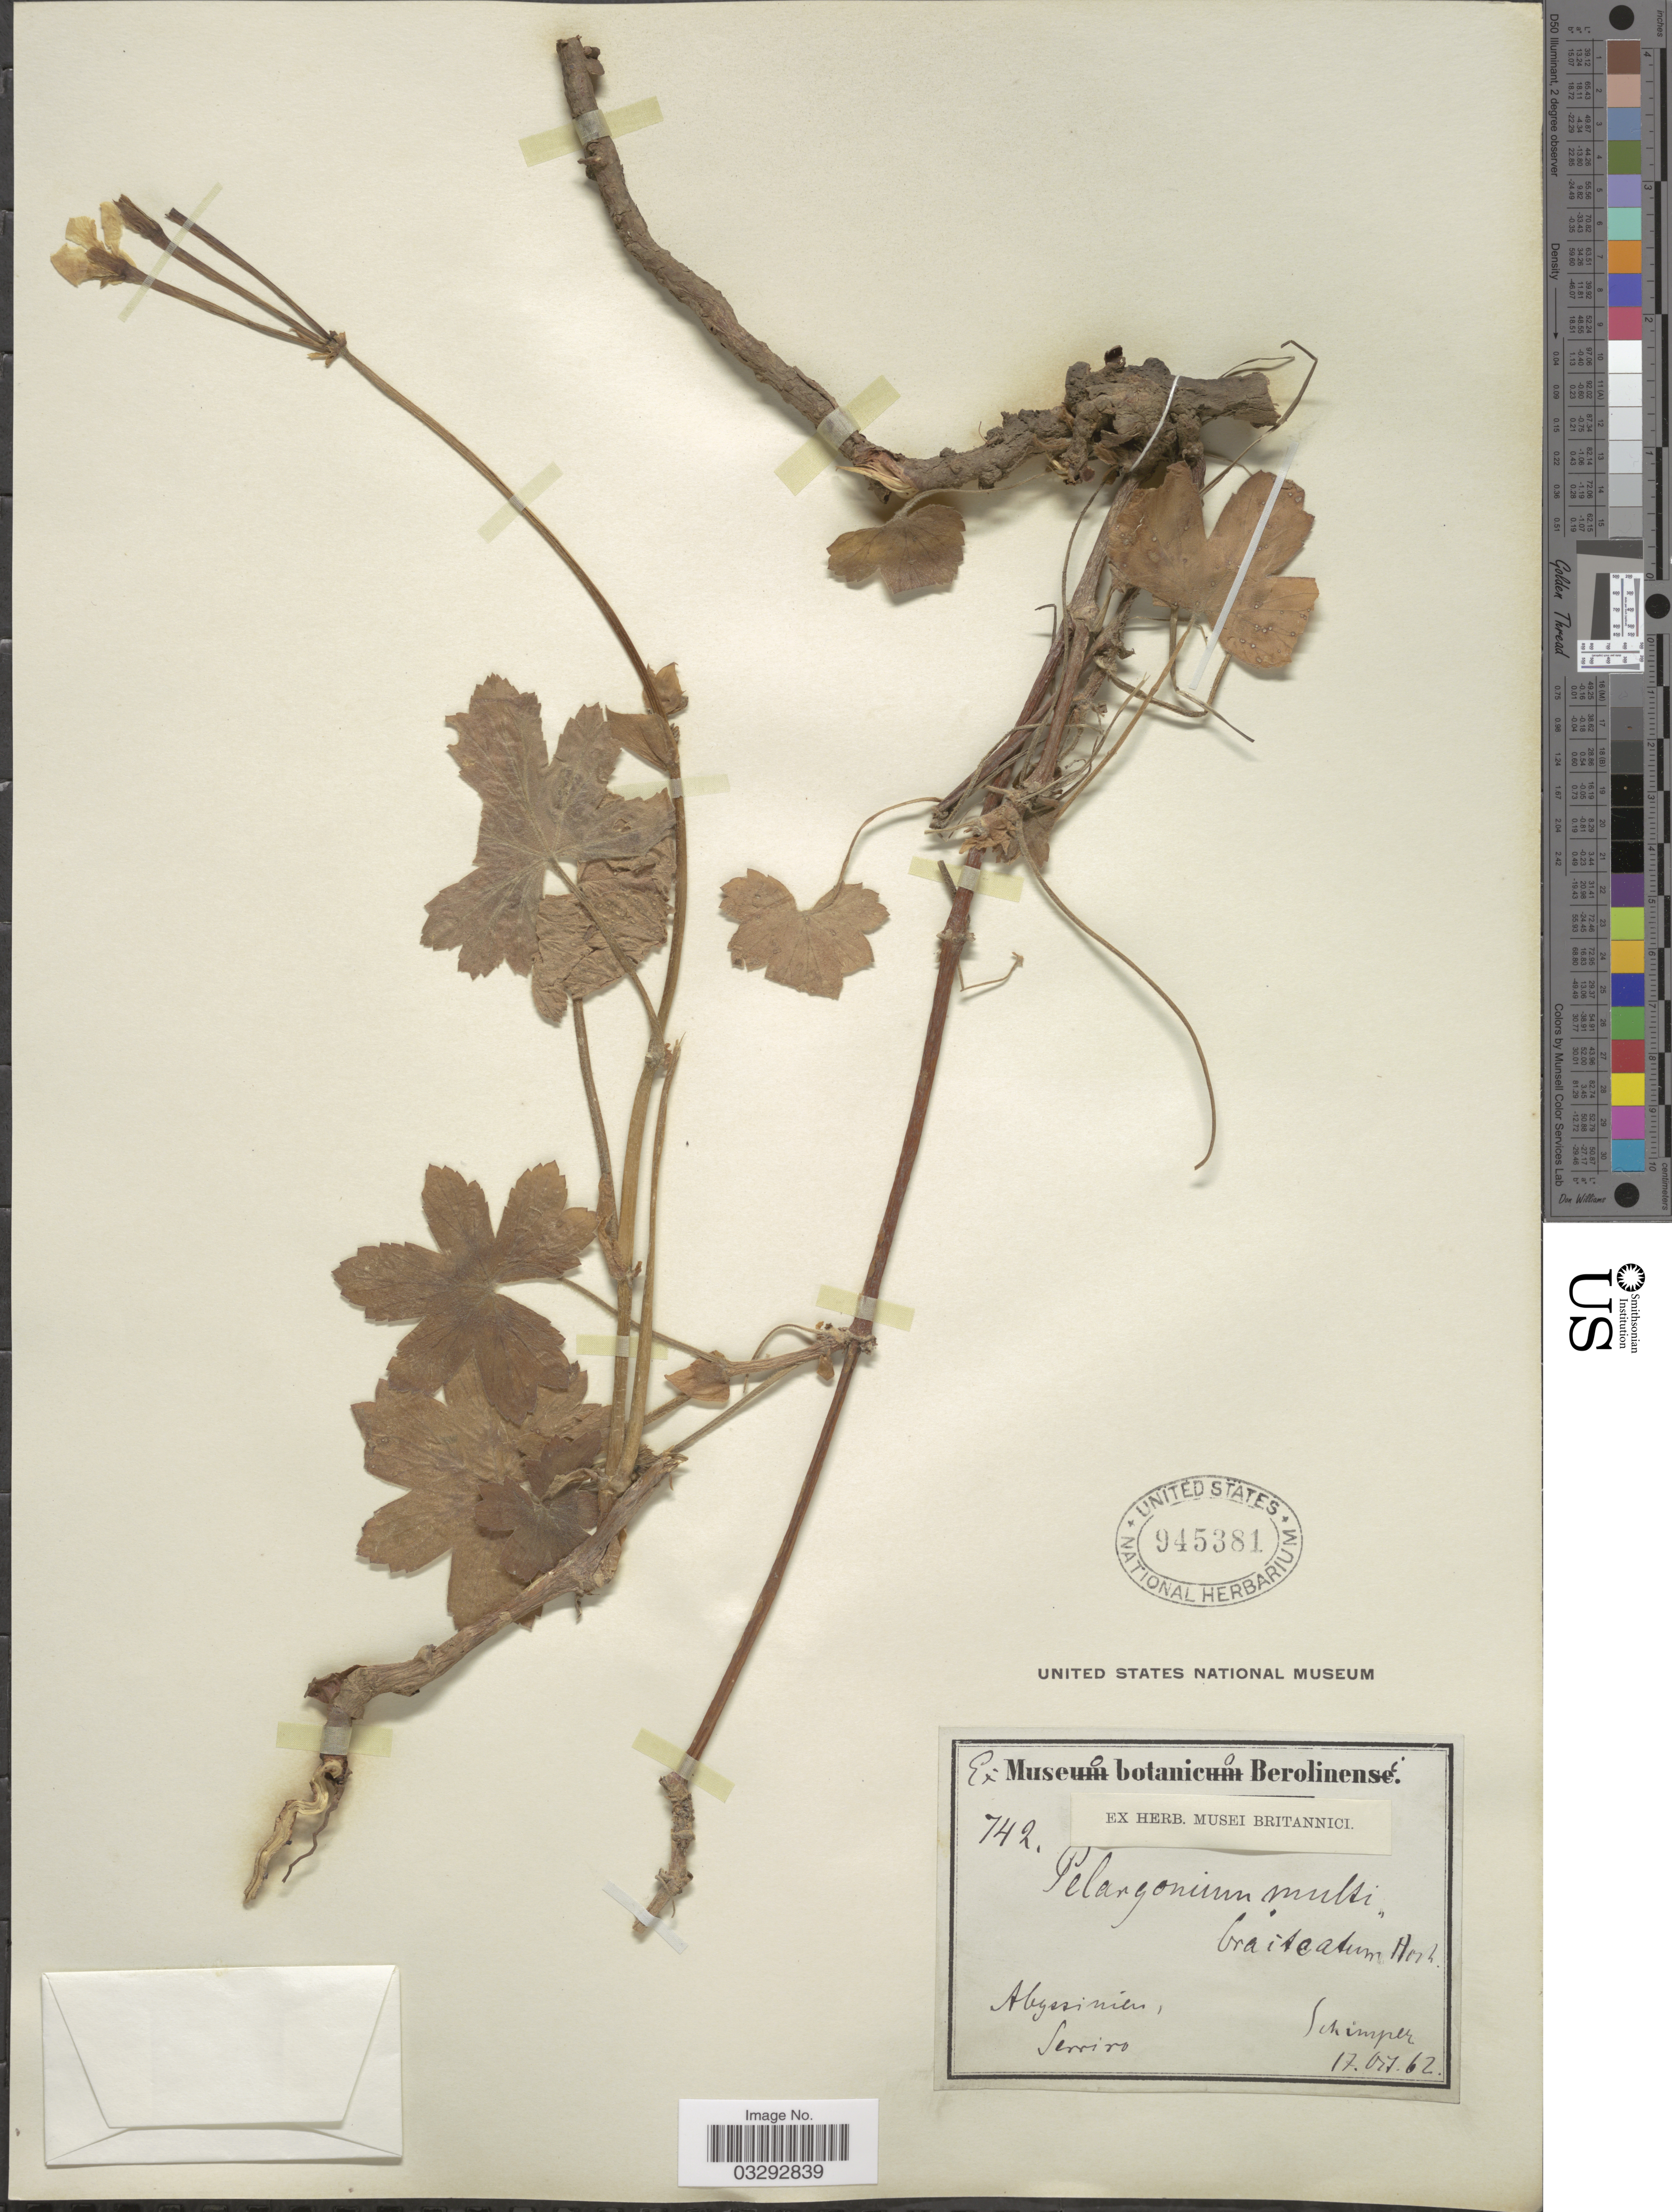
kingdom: Plantae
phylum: Tracheophyta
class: Magnoliopsida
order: Geraniales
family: Geraniaceae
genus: Pelargonium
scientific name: Pelargonium multibracteatum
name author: Hochst. ex A. Rich.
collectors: -. Schimper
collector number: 742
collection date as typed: Transcribed d/m/y: 17/7/62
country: Ethiopia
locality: Abyssinien [interpreted], Serriro.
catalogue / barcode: US 945381